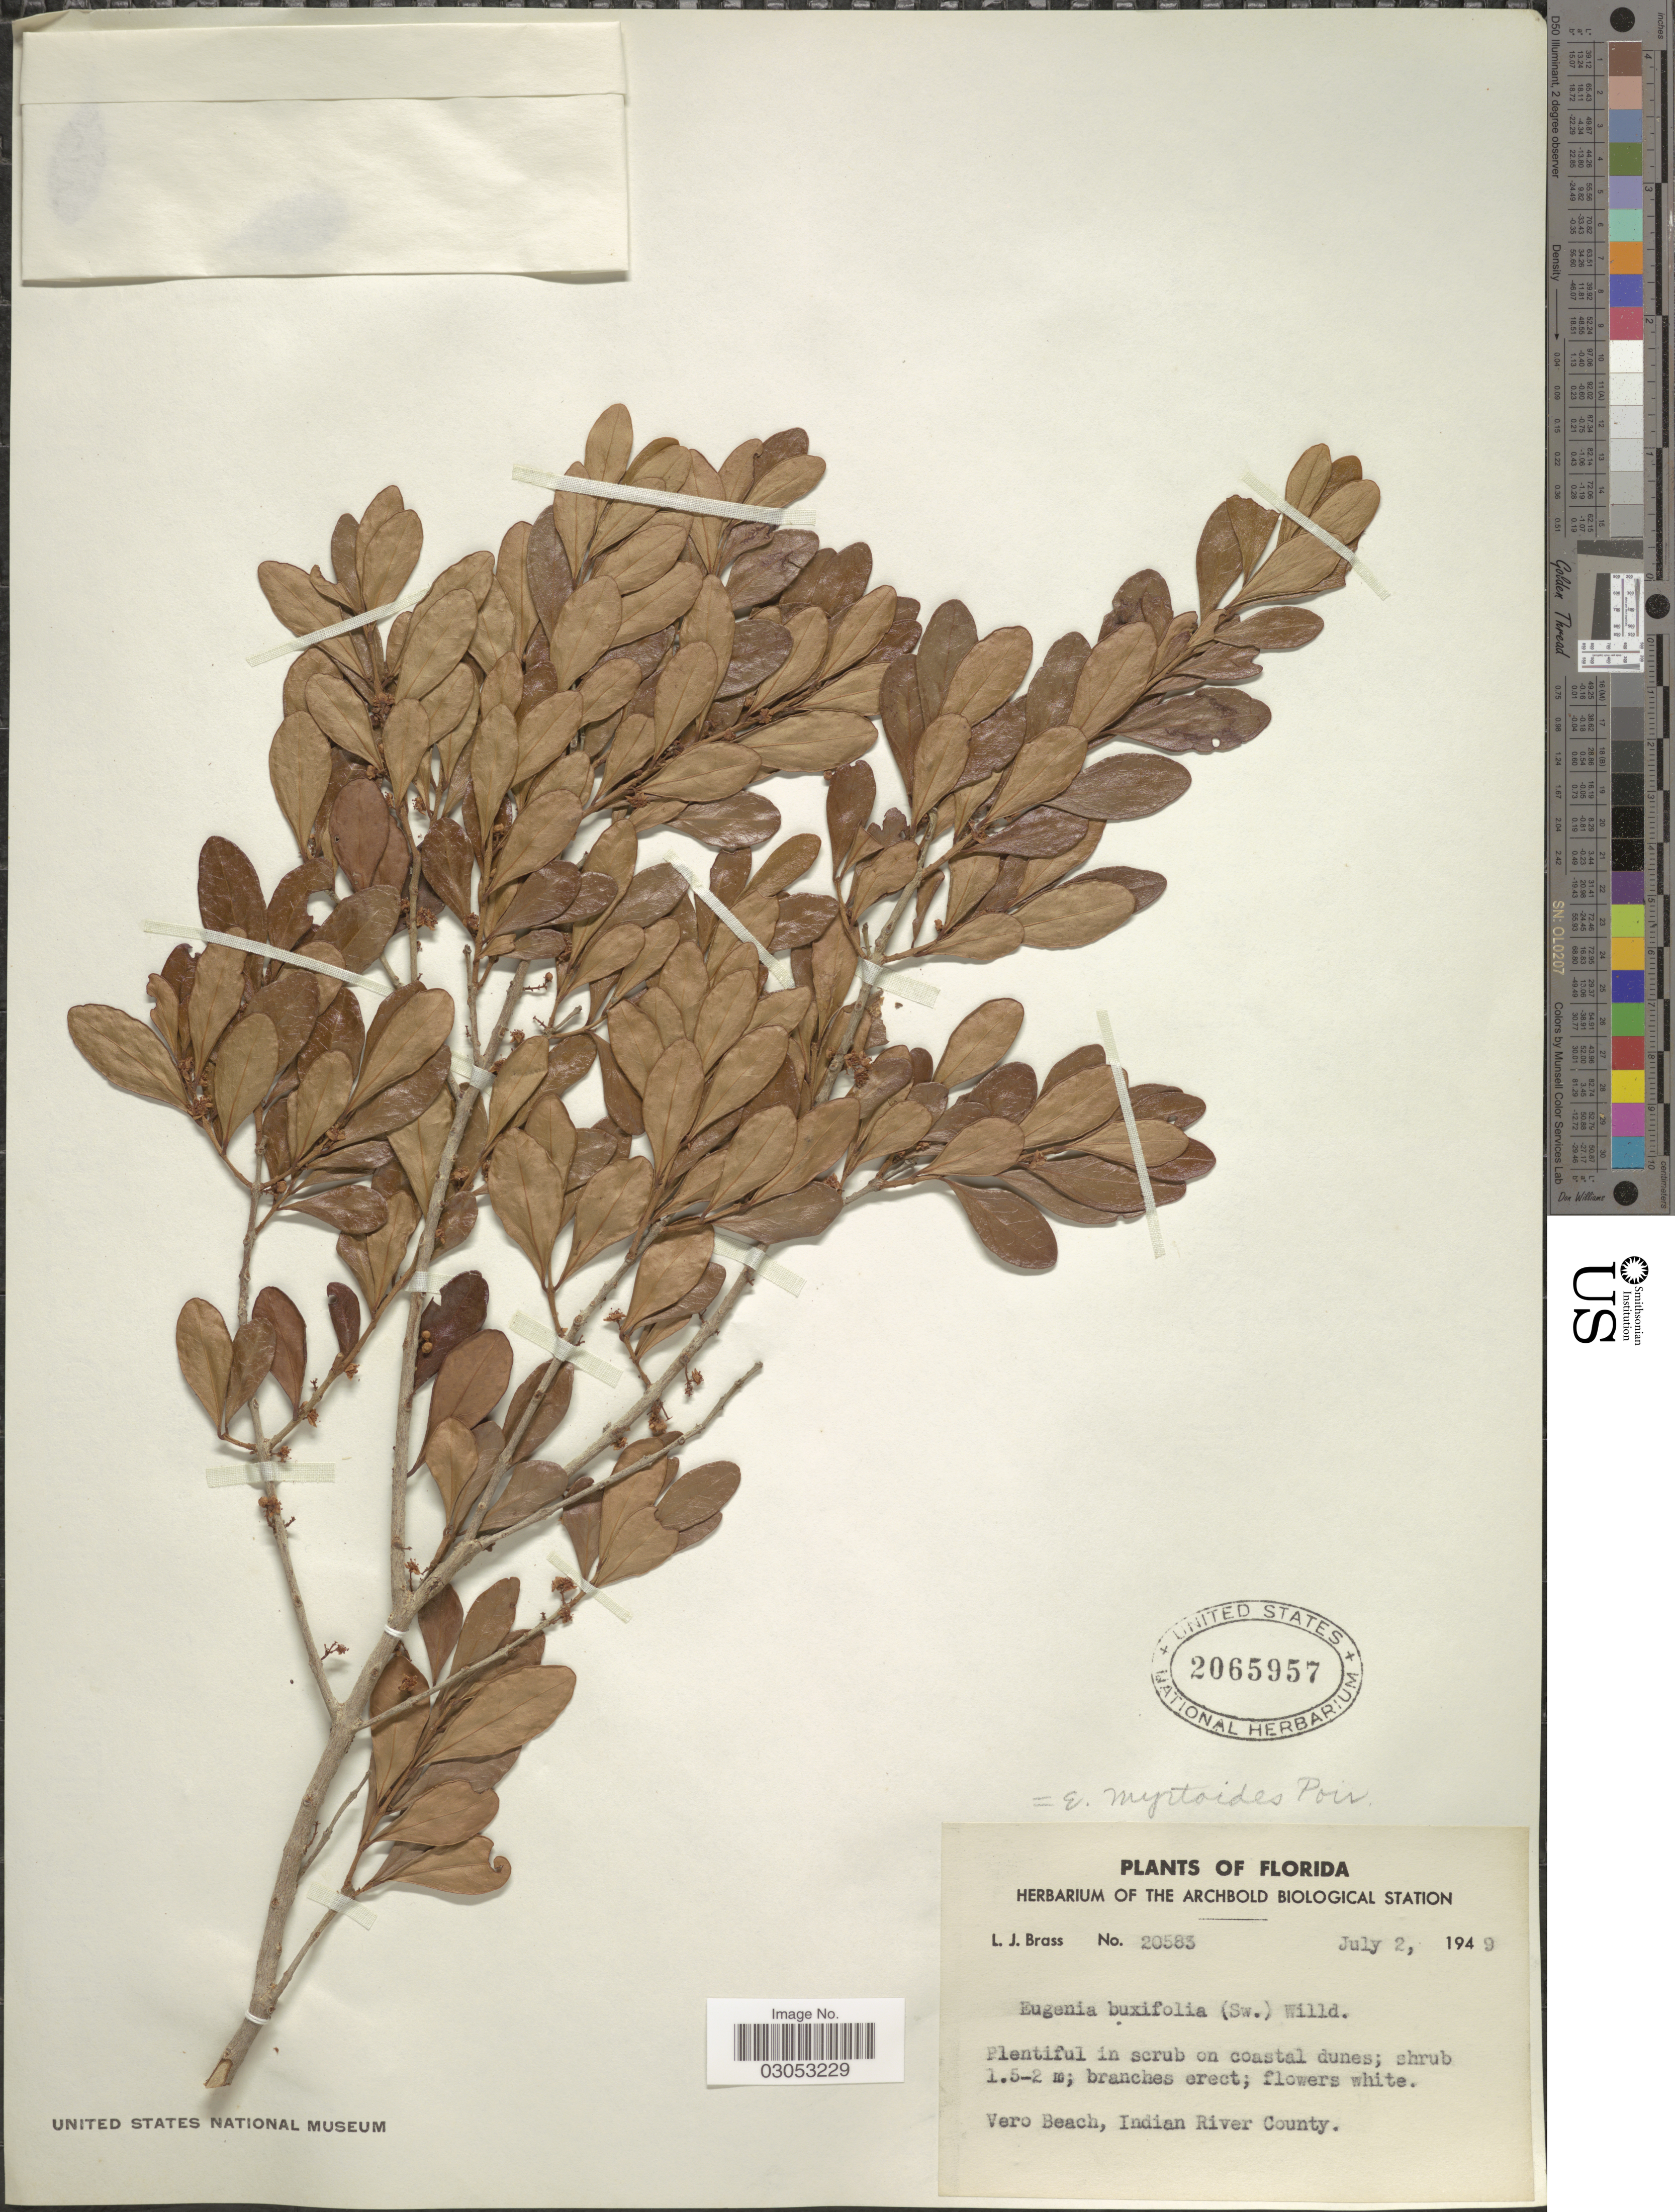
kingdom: Plantae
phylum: Tracheophyta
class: Magnoliopsida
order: Myrtales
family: Myrtaceae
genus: Eugenia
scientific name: Eugenia foetida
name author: Pers.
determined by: Strong, Mark T., (BOT), Smithsonian Institution - National Museum of Natural History (UNITED STATES)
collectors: L. J. Brass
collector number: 20583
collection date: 1949-07-02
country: United States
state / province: Florida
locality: Vero Beach, Indian River County.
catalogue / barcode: US 2065957